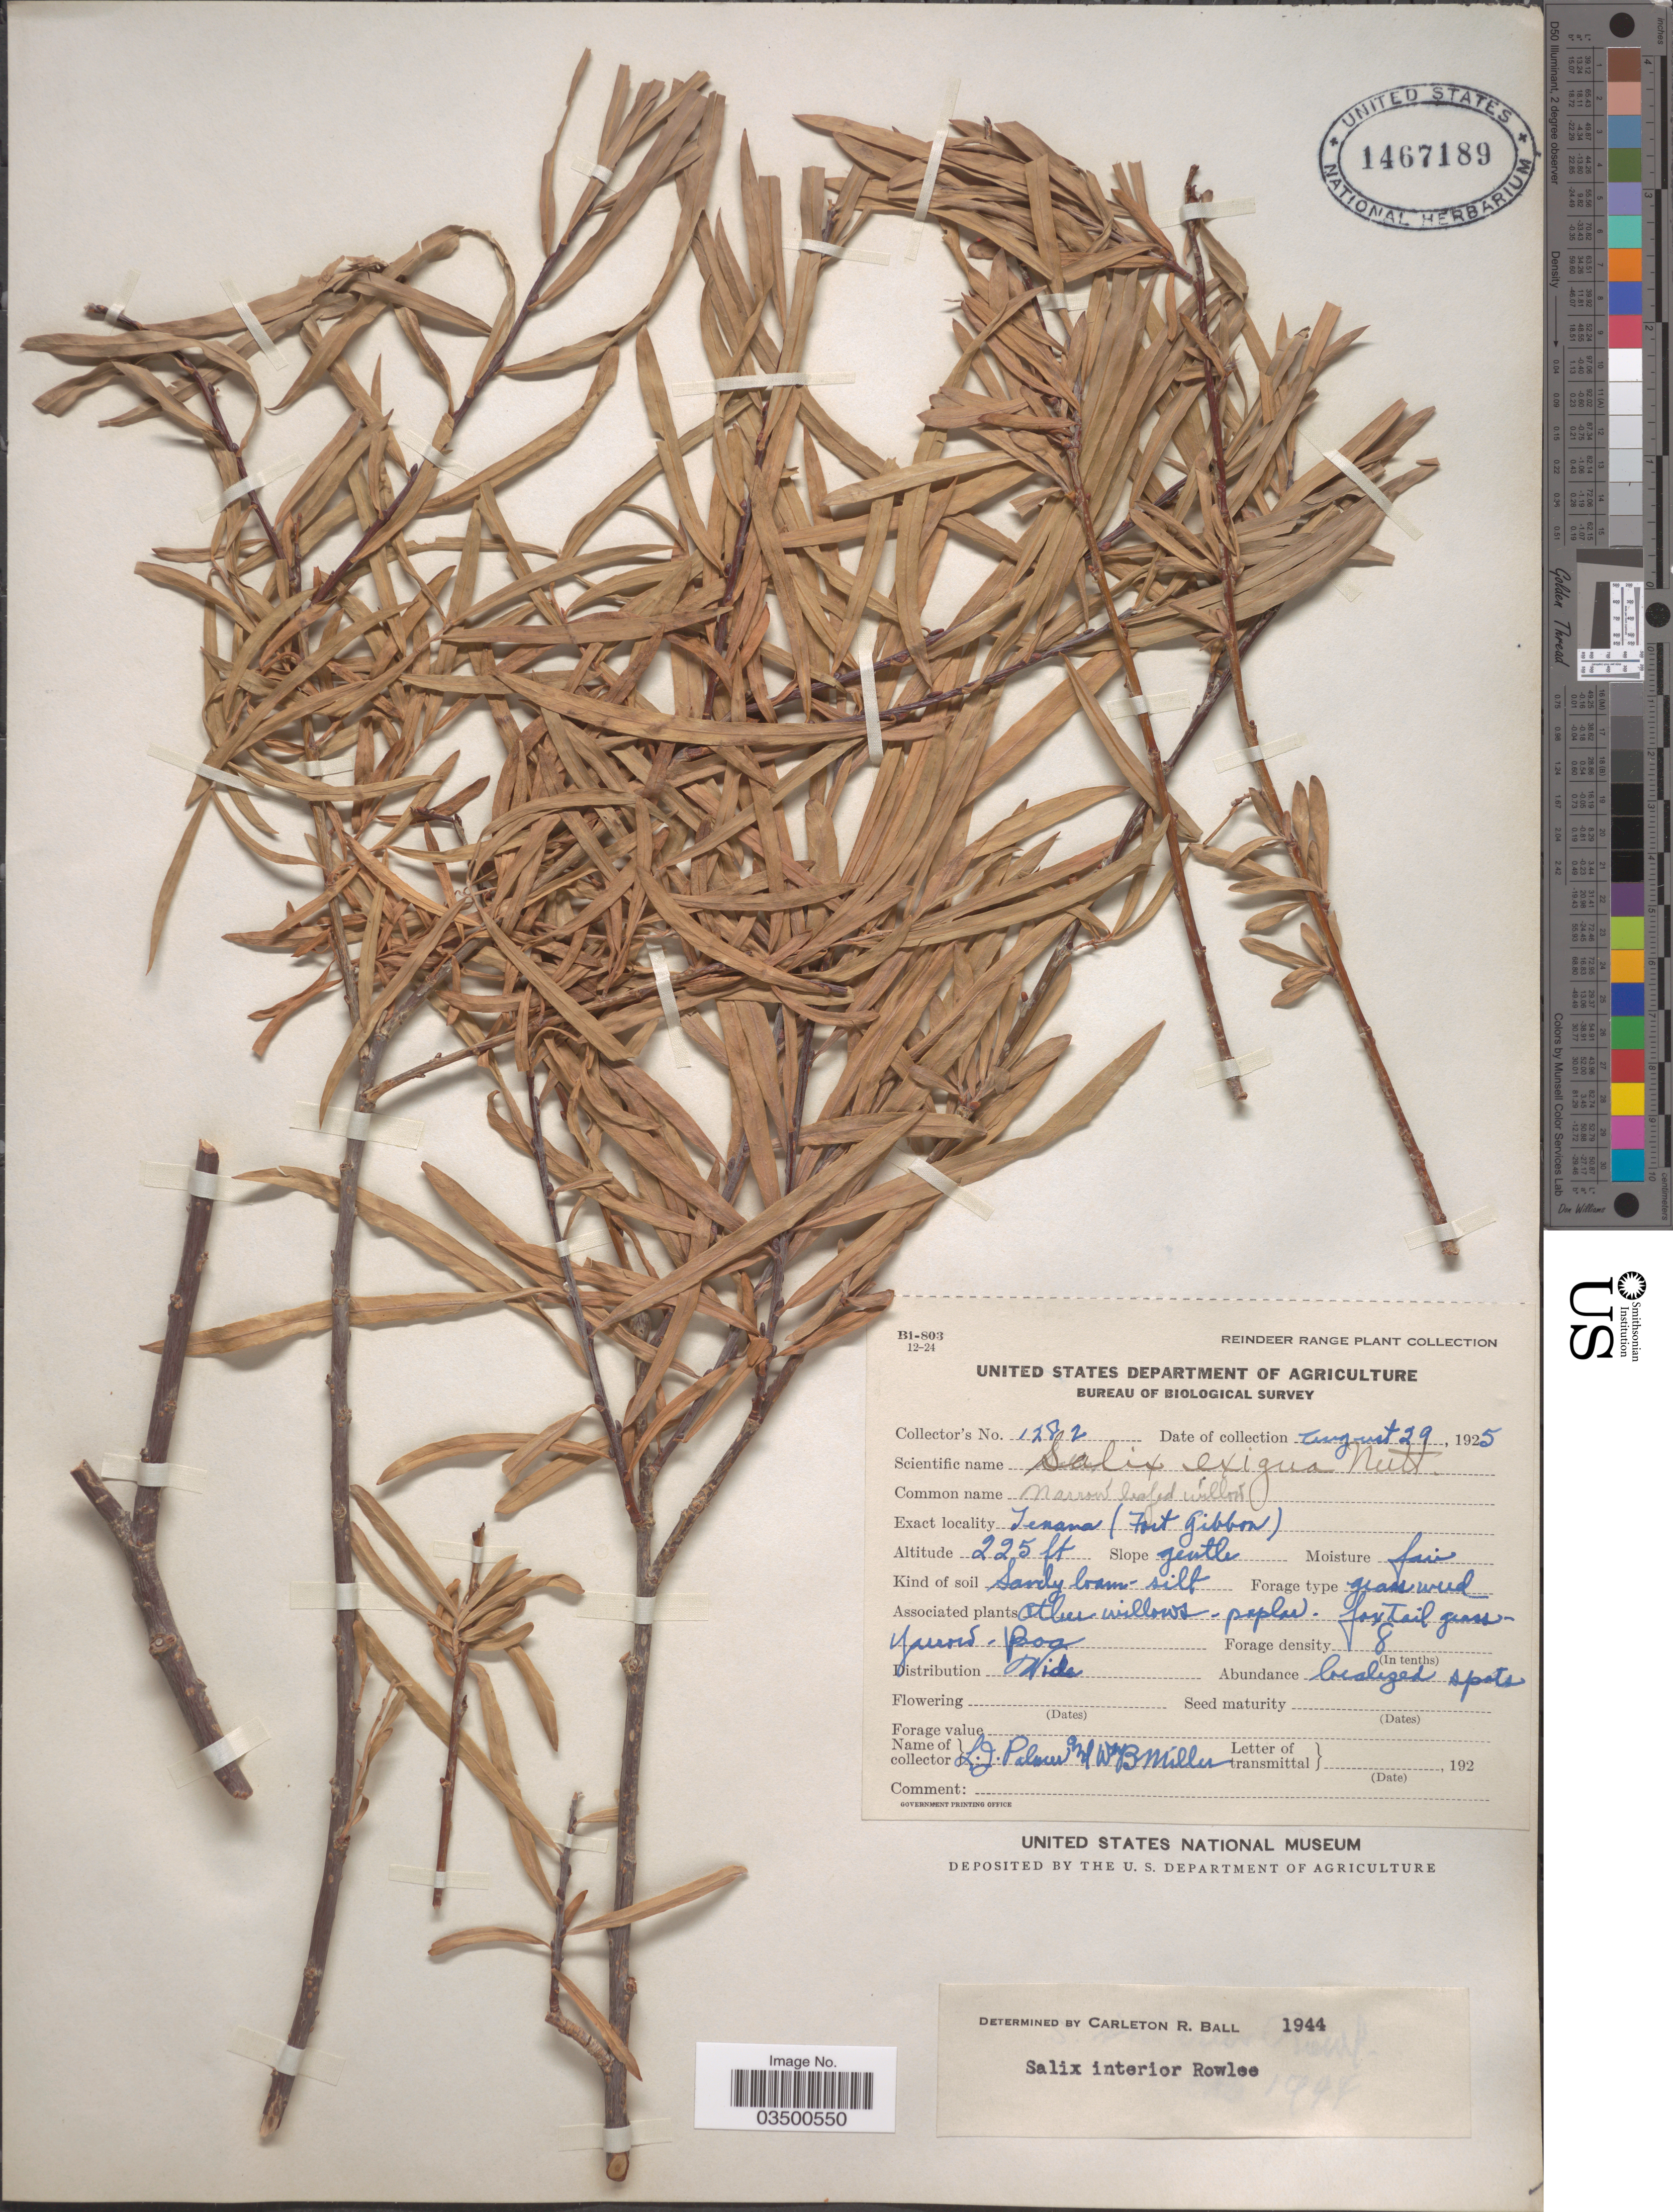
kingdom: Plantae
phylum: Tracheophyta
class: Magnoliopsida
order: Malpighiales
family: Salicaceae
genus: Salix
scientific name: Salix interior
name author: Rowlee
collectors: L. J. Palmer & W. Miller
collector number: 1282*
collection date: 1925-08-29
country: United States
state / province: Alaska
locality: Tenana (Fort Gibbon).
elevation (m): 69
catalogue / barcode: US 1467189